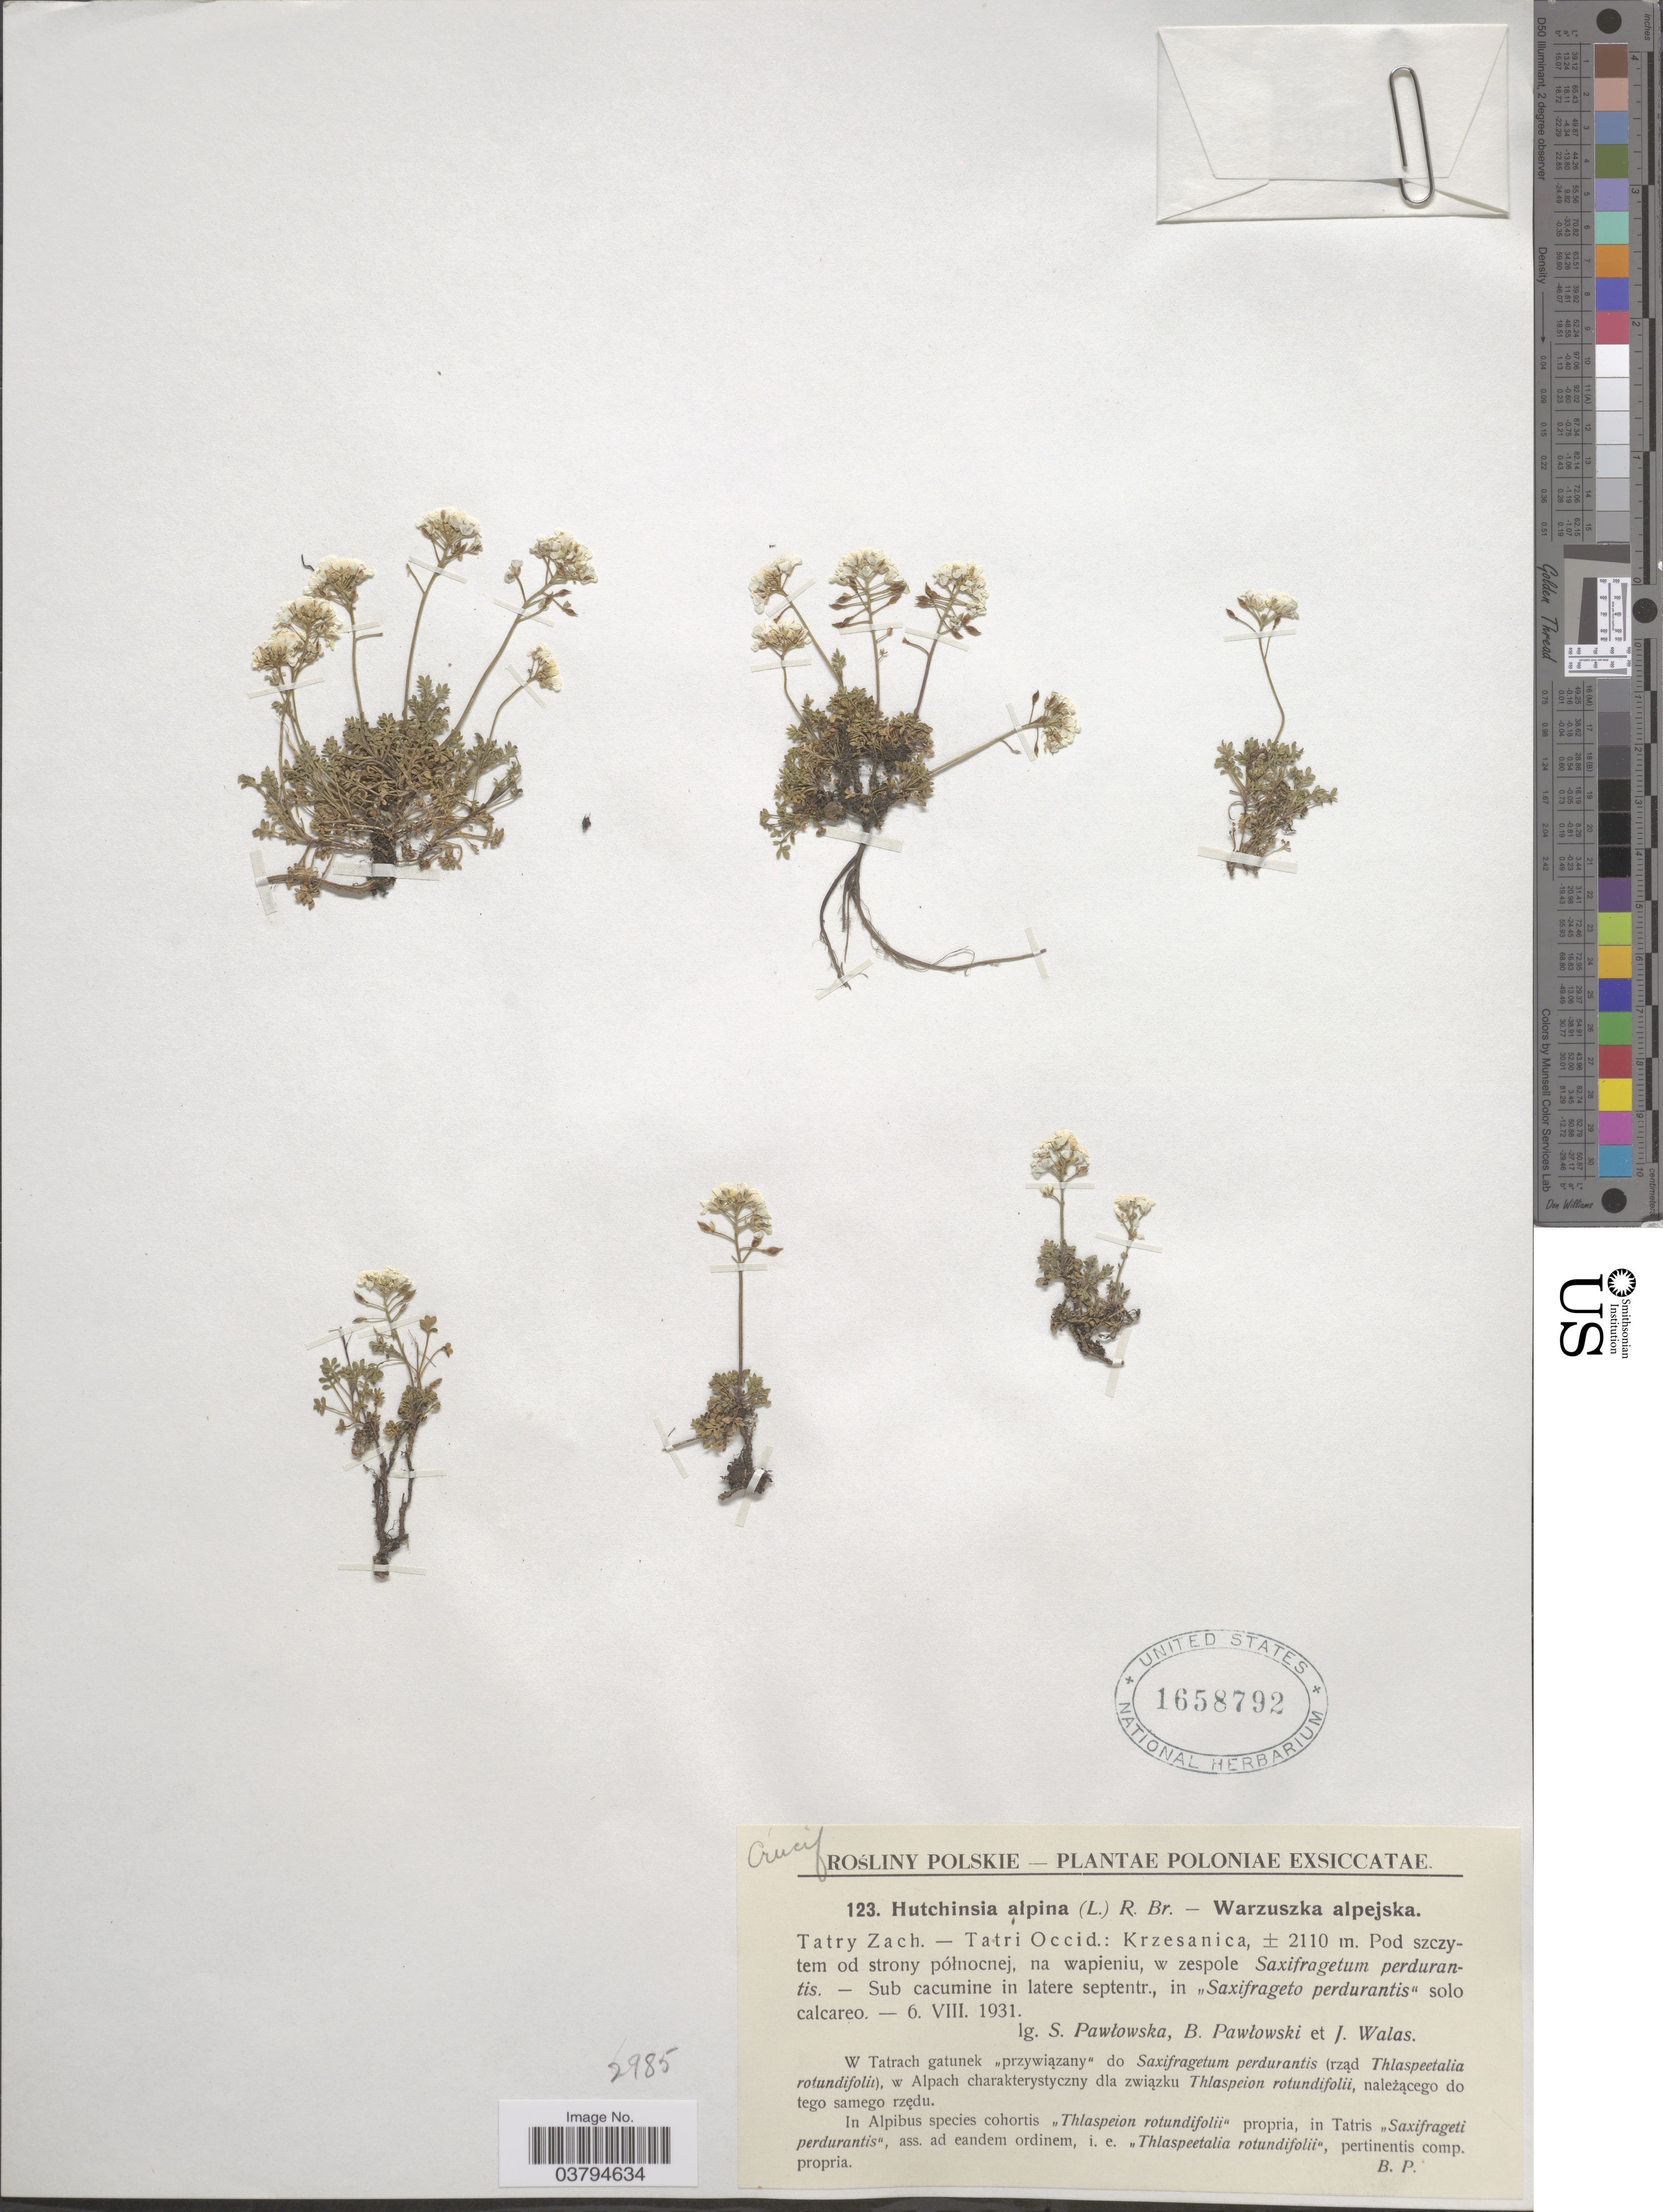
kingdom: Plantae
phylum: Tracheophyta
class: Magnoliopsida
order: Brassicales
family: Brassicaceae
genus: Hutchinsia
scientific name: Hutchinsia alpina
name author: W.T. Aiton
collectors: S. Pawlowska, B. Pawlowski & J. Walas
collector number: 123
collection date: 1931-08-06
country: Poland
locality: Poloniae. Tatry Zach. - Tatri Occid.: Krzesanica.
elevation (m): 2110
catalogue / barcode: US 1658792